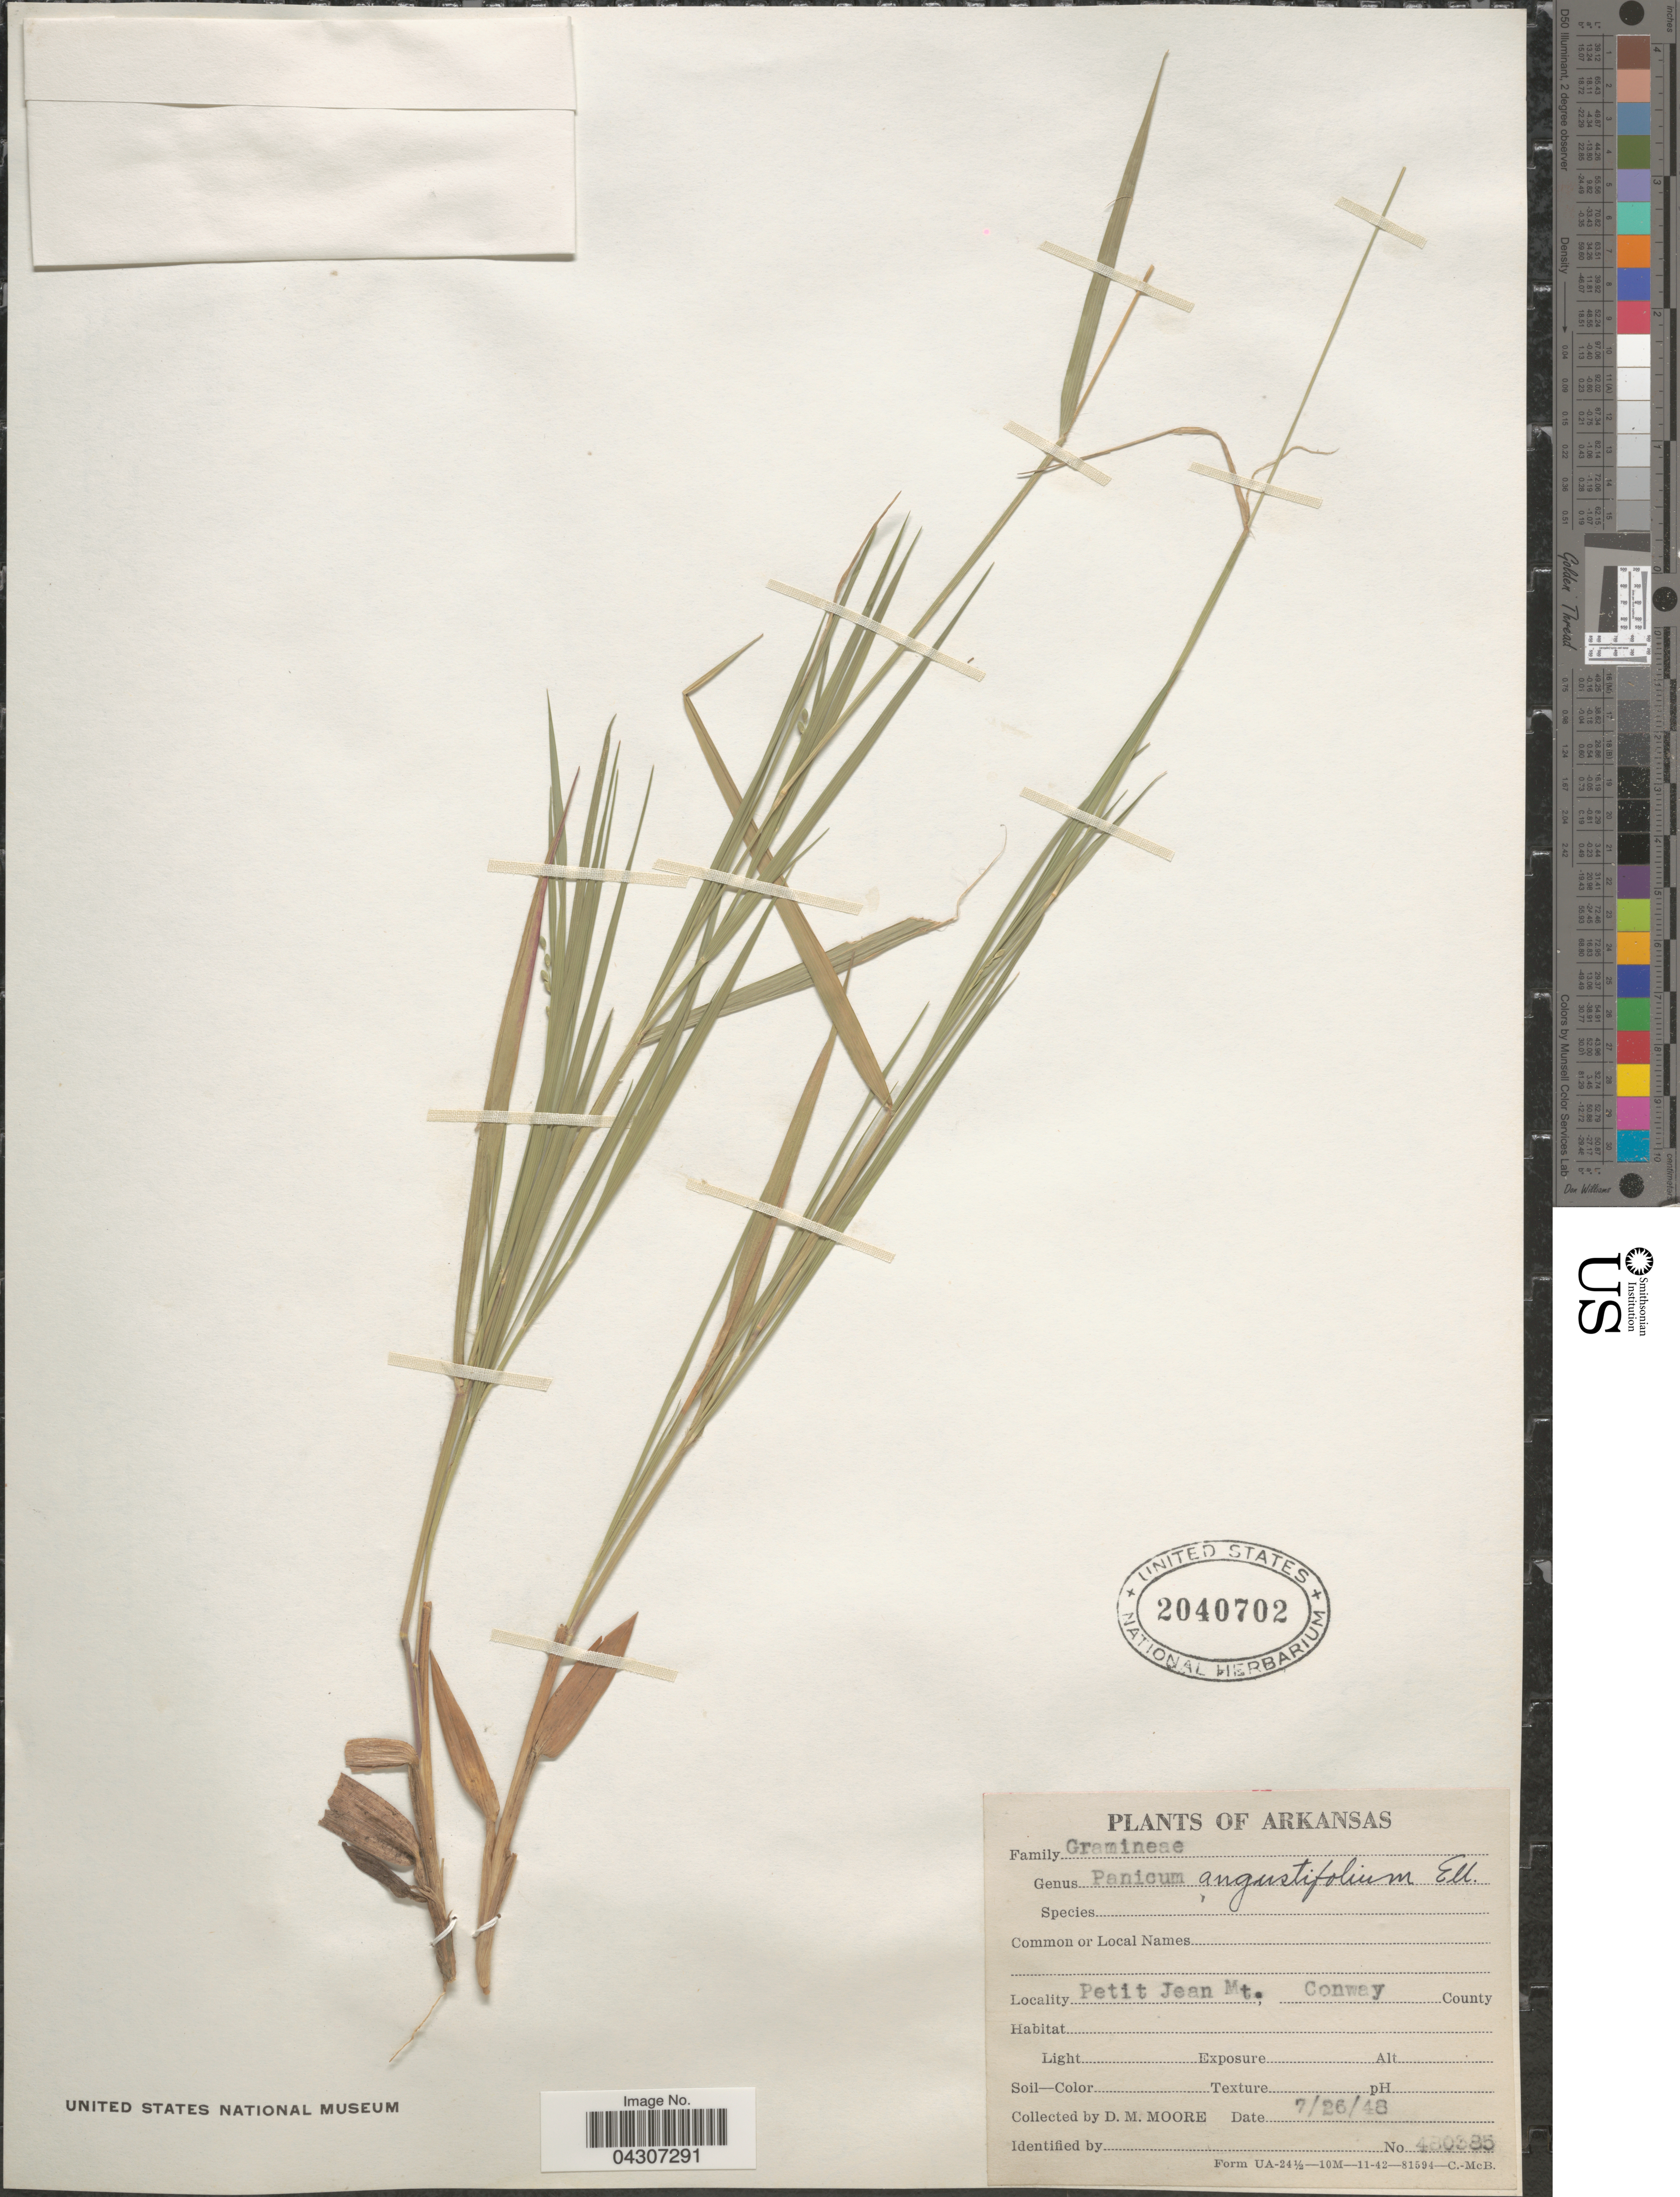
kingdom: Plantae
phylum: Tracheophyta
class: Liliopsida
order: Poales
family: Poaceae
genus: Dichanthelium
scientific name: Dichanthelium aciculare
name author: (Desv. ex Poir.) Gould & C.A. Clark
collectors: D. Moore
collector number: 480385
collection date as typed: Transcribed d/m/y: 26/7/48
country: United States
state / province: Arkansas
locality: Petit Jean Mt. Conway County.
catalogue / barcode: US 2040702